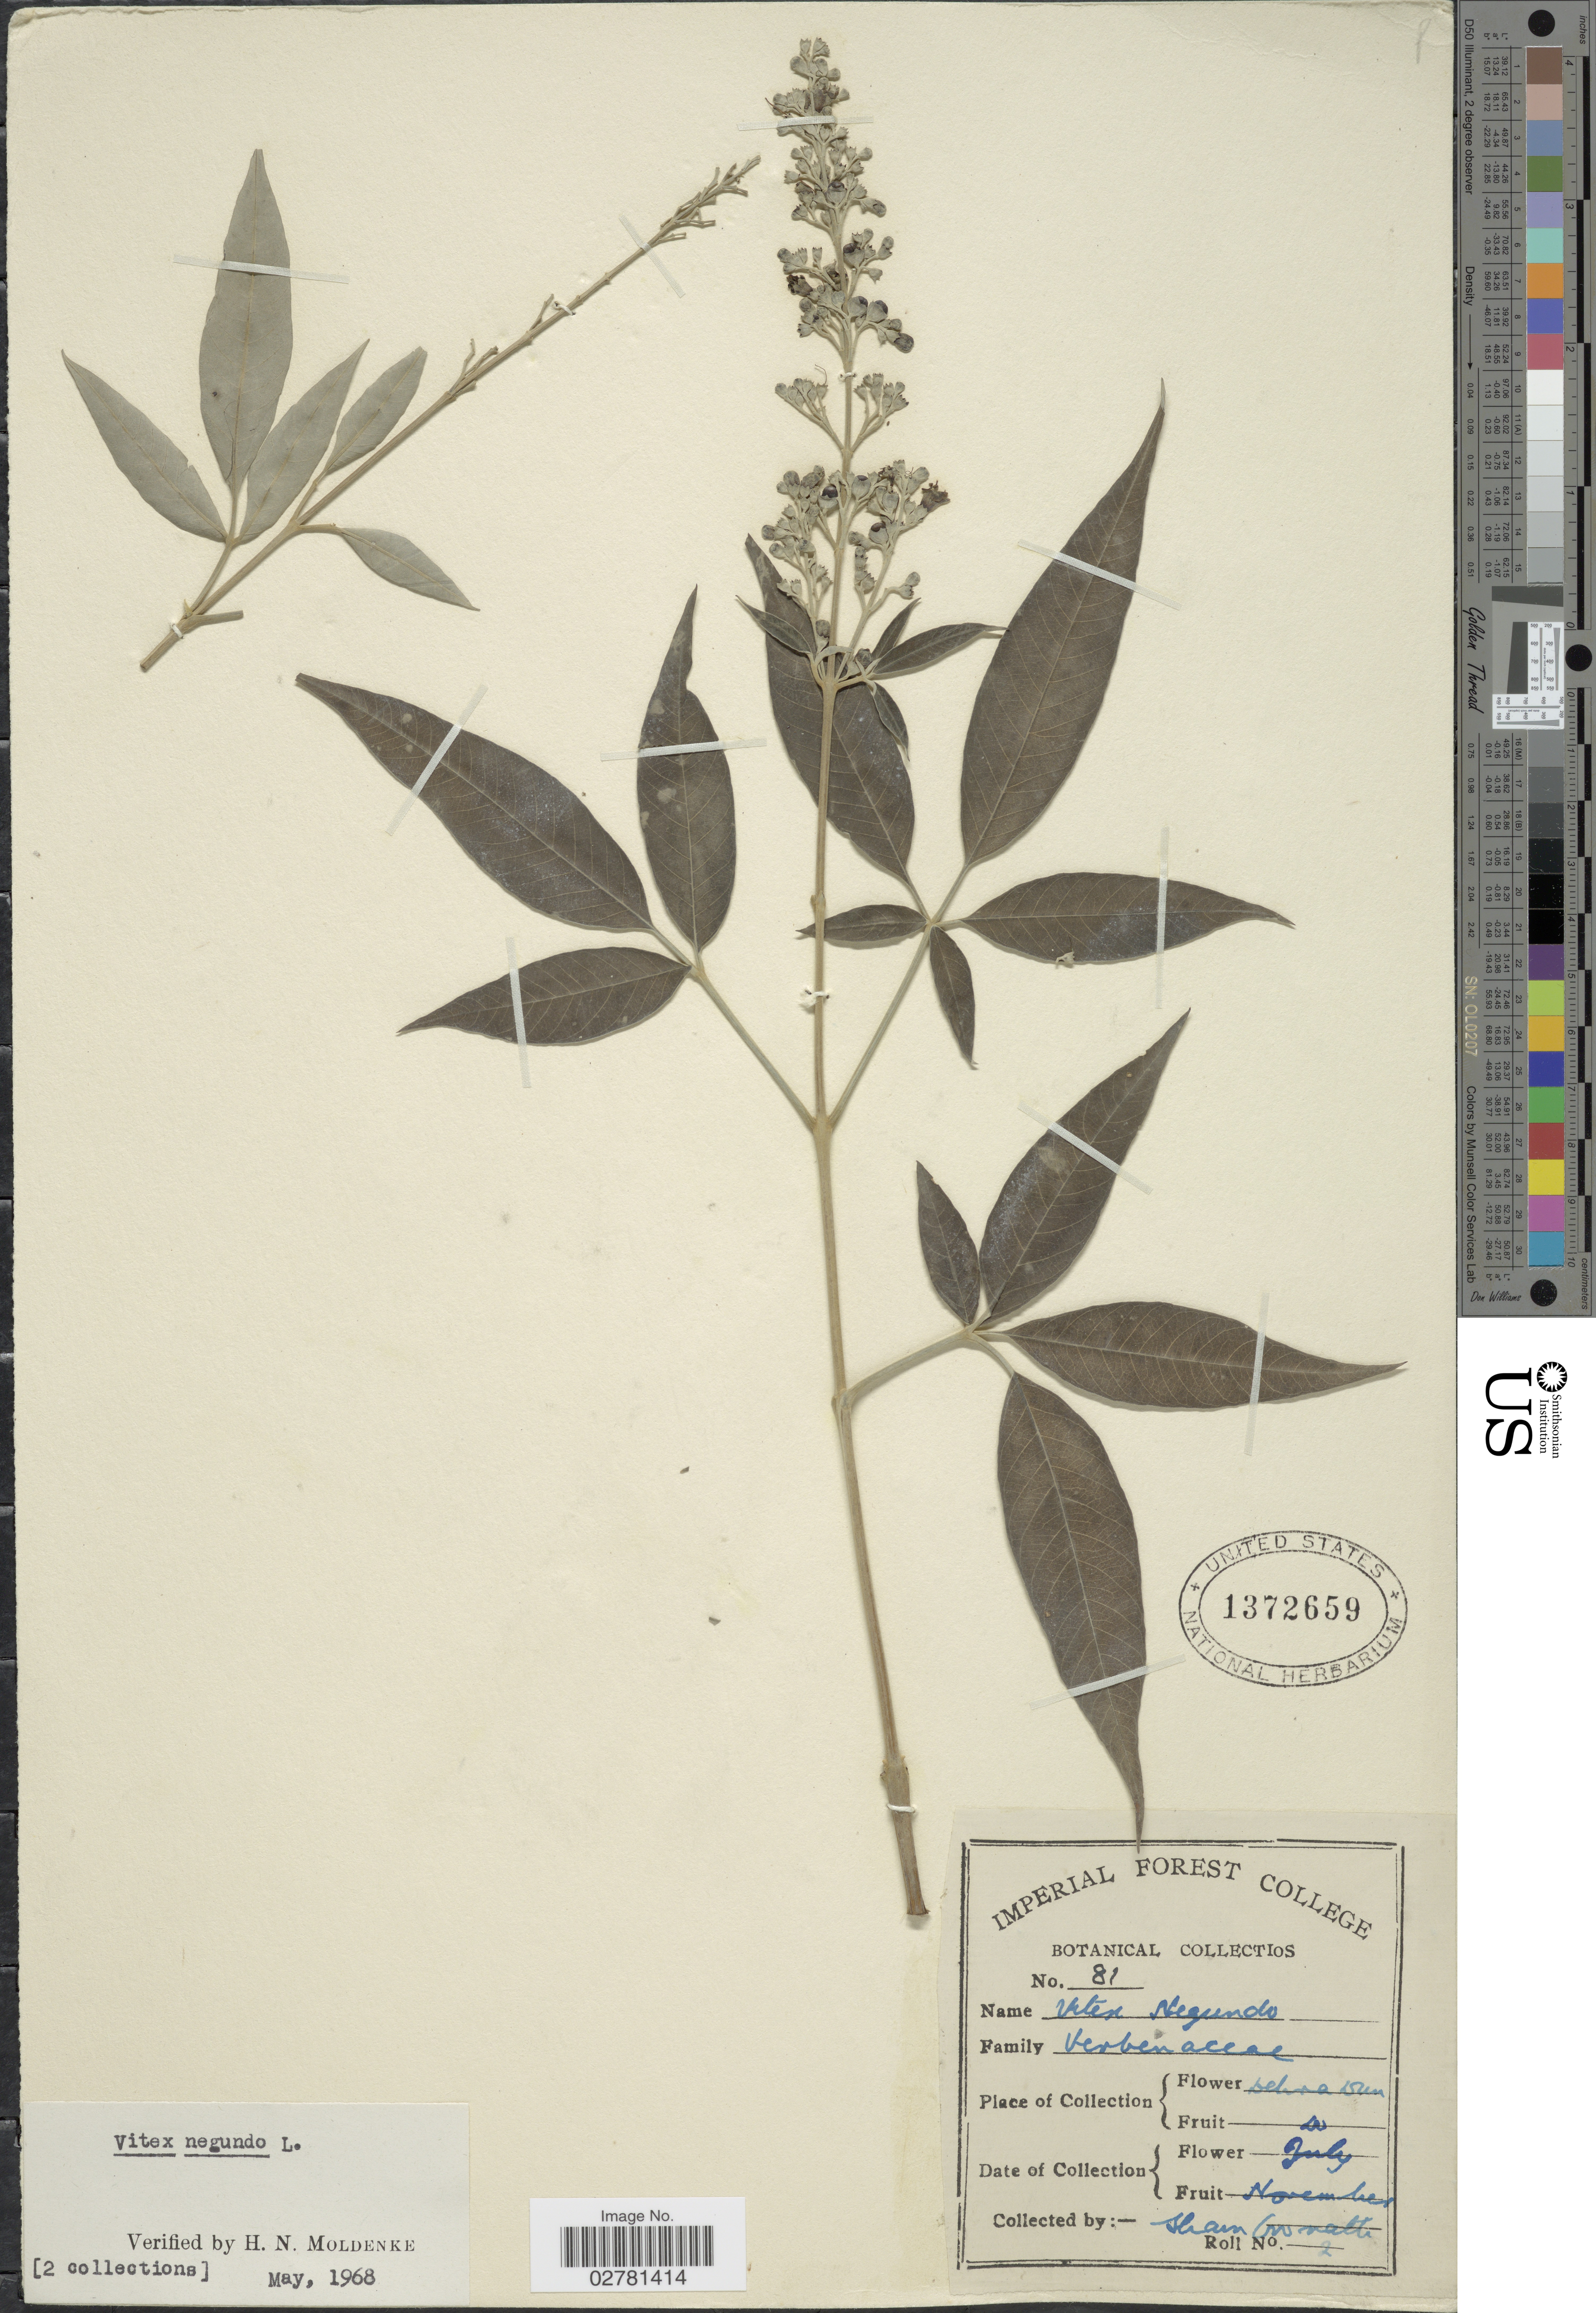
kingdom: Plantae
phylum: Tracheophyta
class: Magnoliopsida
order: Lamiales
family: Lamiaceae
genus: Vitex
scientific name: Vitex negundo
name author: L.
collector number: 2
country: India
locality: Dehra Dun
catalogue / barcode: US 1372659